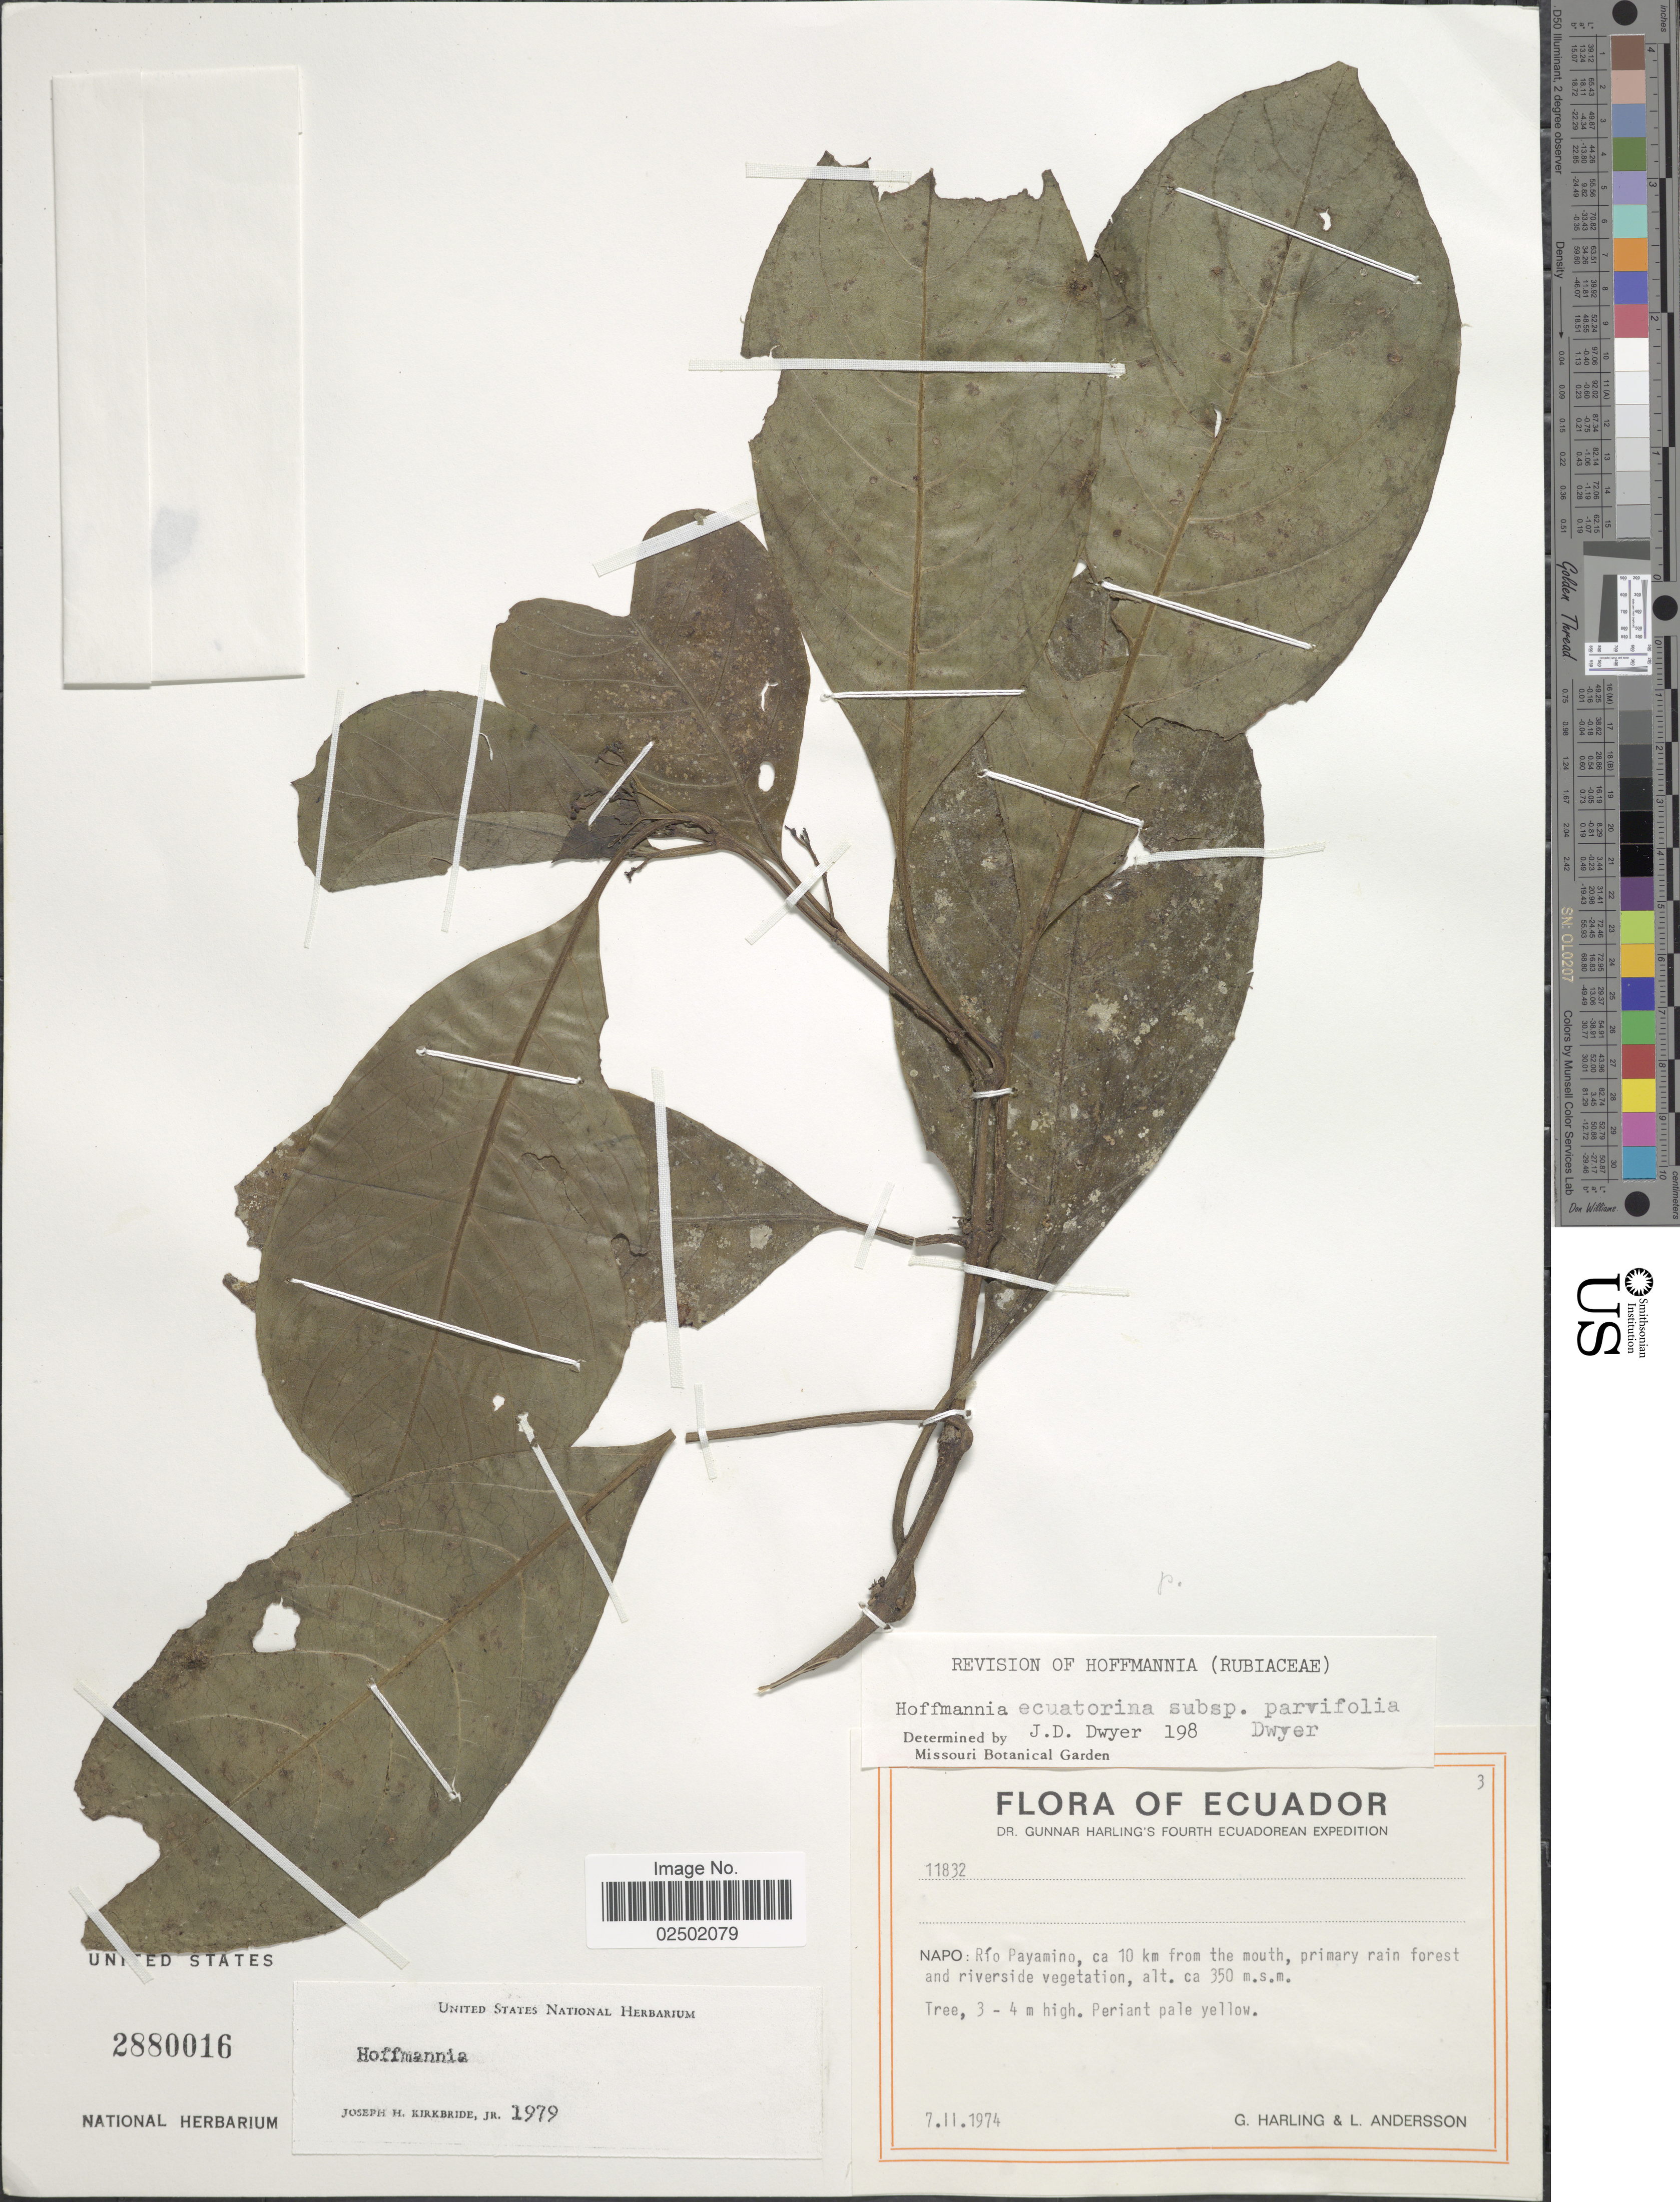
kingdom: Plantae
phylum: Tracheophyta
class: Magnoliopsida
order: Gentianales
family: Rubiaceae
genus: Hoffmannia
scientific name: Hoffmannia ecuatoriana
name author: Standl.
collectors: G. Harling & L. Andersson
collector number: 11832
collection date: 1974-02-07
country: Ecuador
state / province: Napo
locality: Napo: Rio Payamino, ca 10 km from the mouth, primary rain forest and riverside vegetation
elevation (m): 350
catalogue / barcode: US 2880016